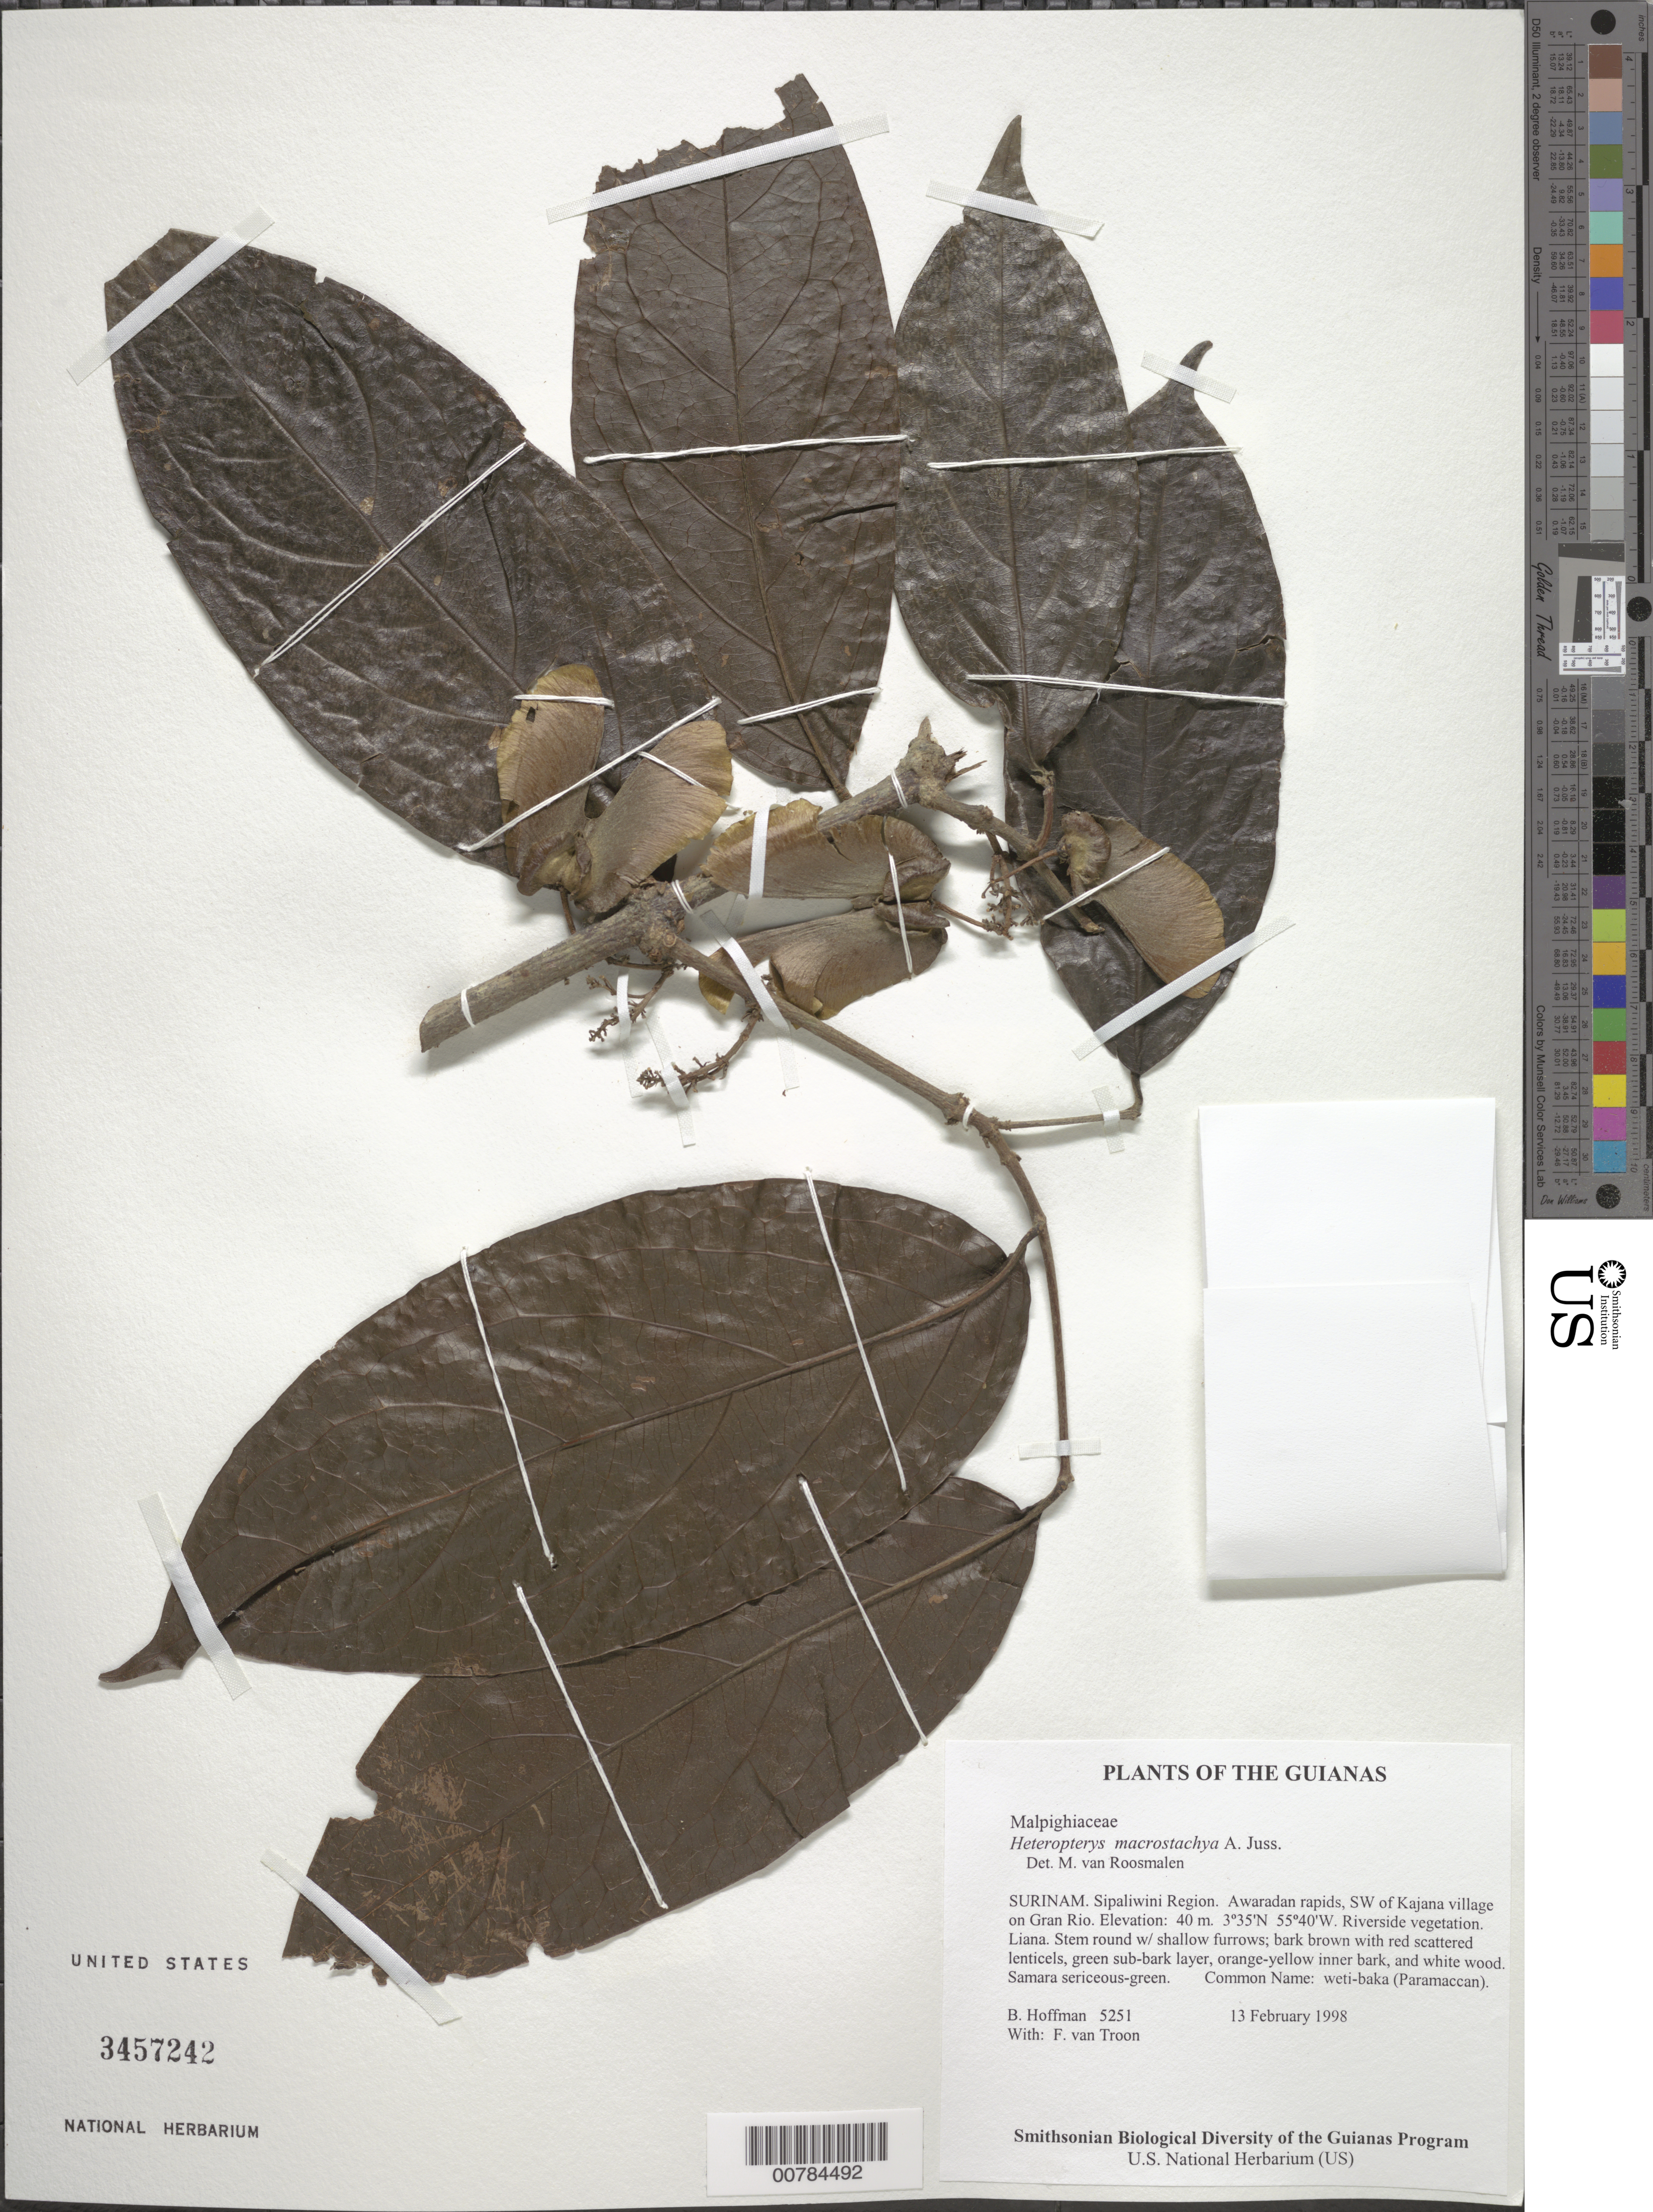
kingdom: Plantae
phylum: Tracheophyta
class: Magnoliopsida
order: Malpighiales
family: Malpighiaceae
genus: Heteropterys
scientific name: Heteropterys macrostachya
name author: A. Juss.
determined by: Roosmalen, M. van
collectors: B. Hoffman & F. Troon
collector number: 5251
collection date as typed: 13 February 1998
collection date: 1998-02-13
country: Suriname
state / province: Sipaliwini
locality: Awaradan rapids, SW of Kajana village on Gran Rio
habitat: Riverside vegetation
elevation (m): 40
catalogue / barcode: US 3457242